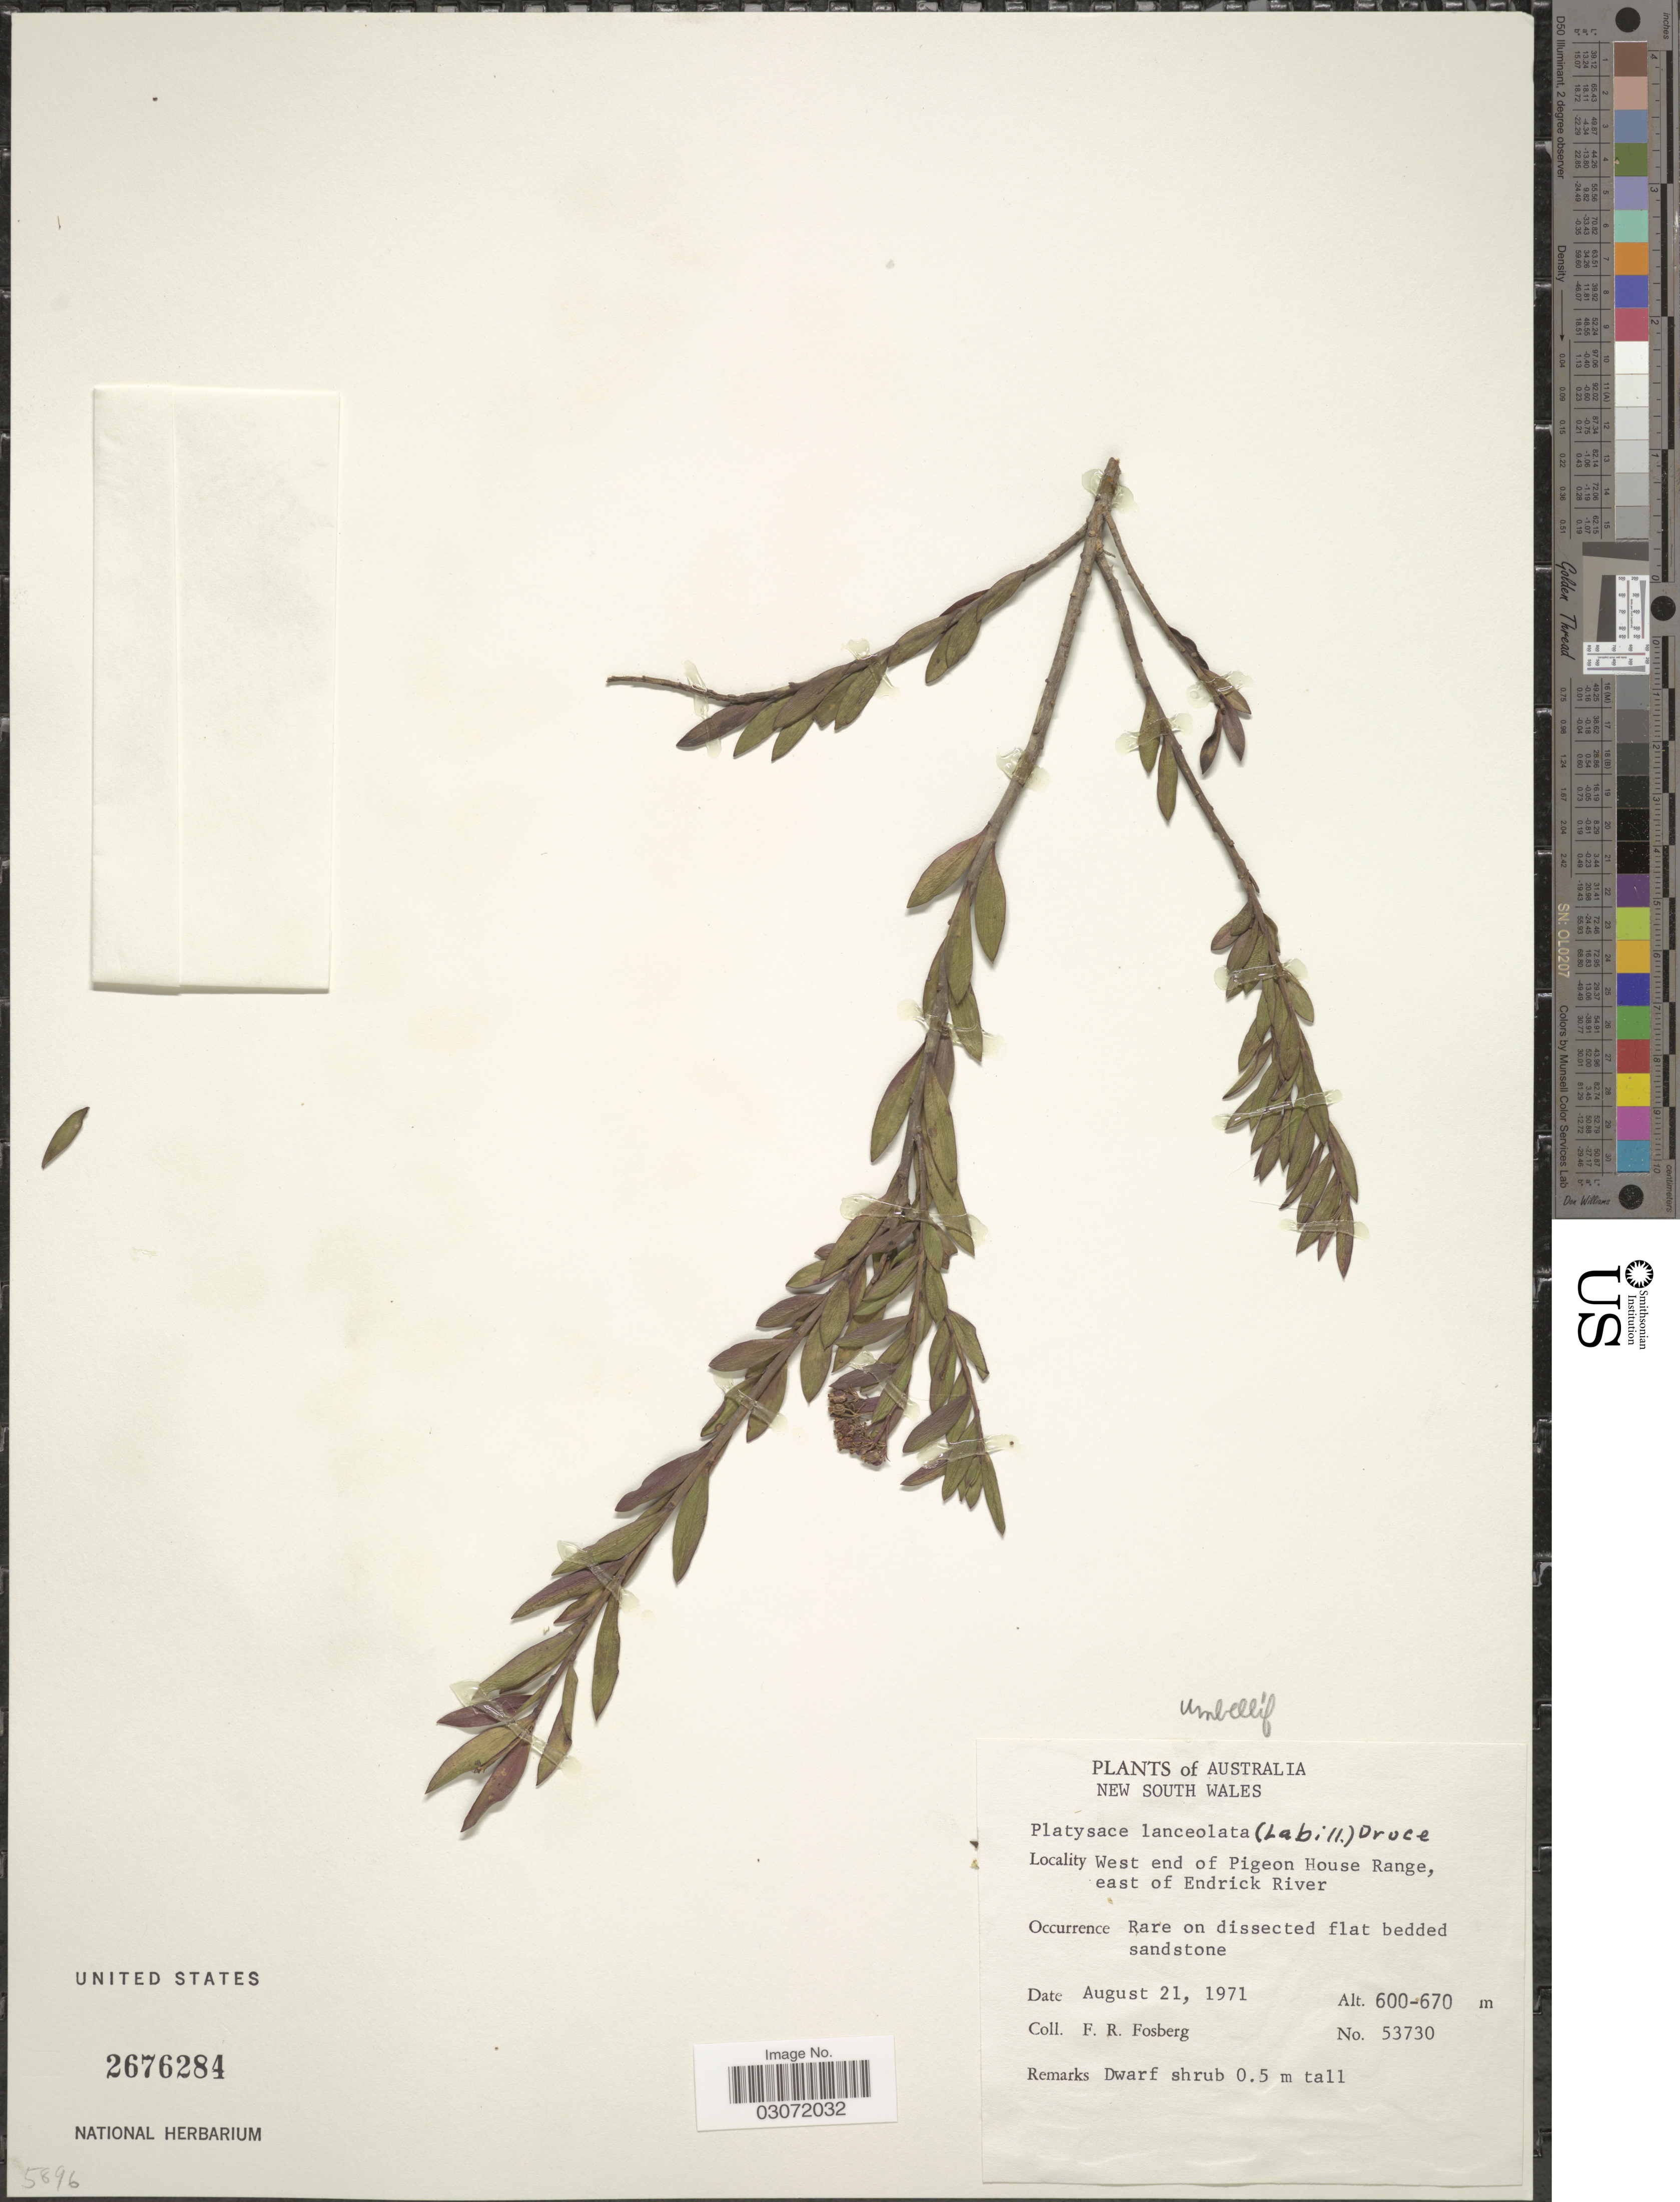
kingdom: Plantae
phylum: Tracheophyta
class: Magnoliopsida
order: Apiales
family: Apiaceae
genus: Platysace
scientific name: Platysace lanceolata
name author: Druce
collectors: F. R. Fosberg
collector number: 53730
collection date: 1971-08-21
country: Australia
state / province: New South Wales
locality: West end of Pigeon House Range, east of Endrick River.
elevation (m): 600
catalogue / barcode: US 2676284